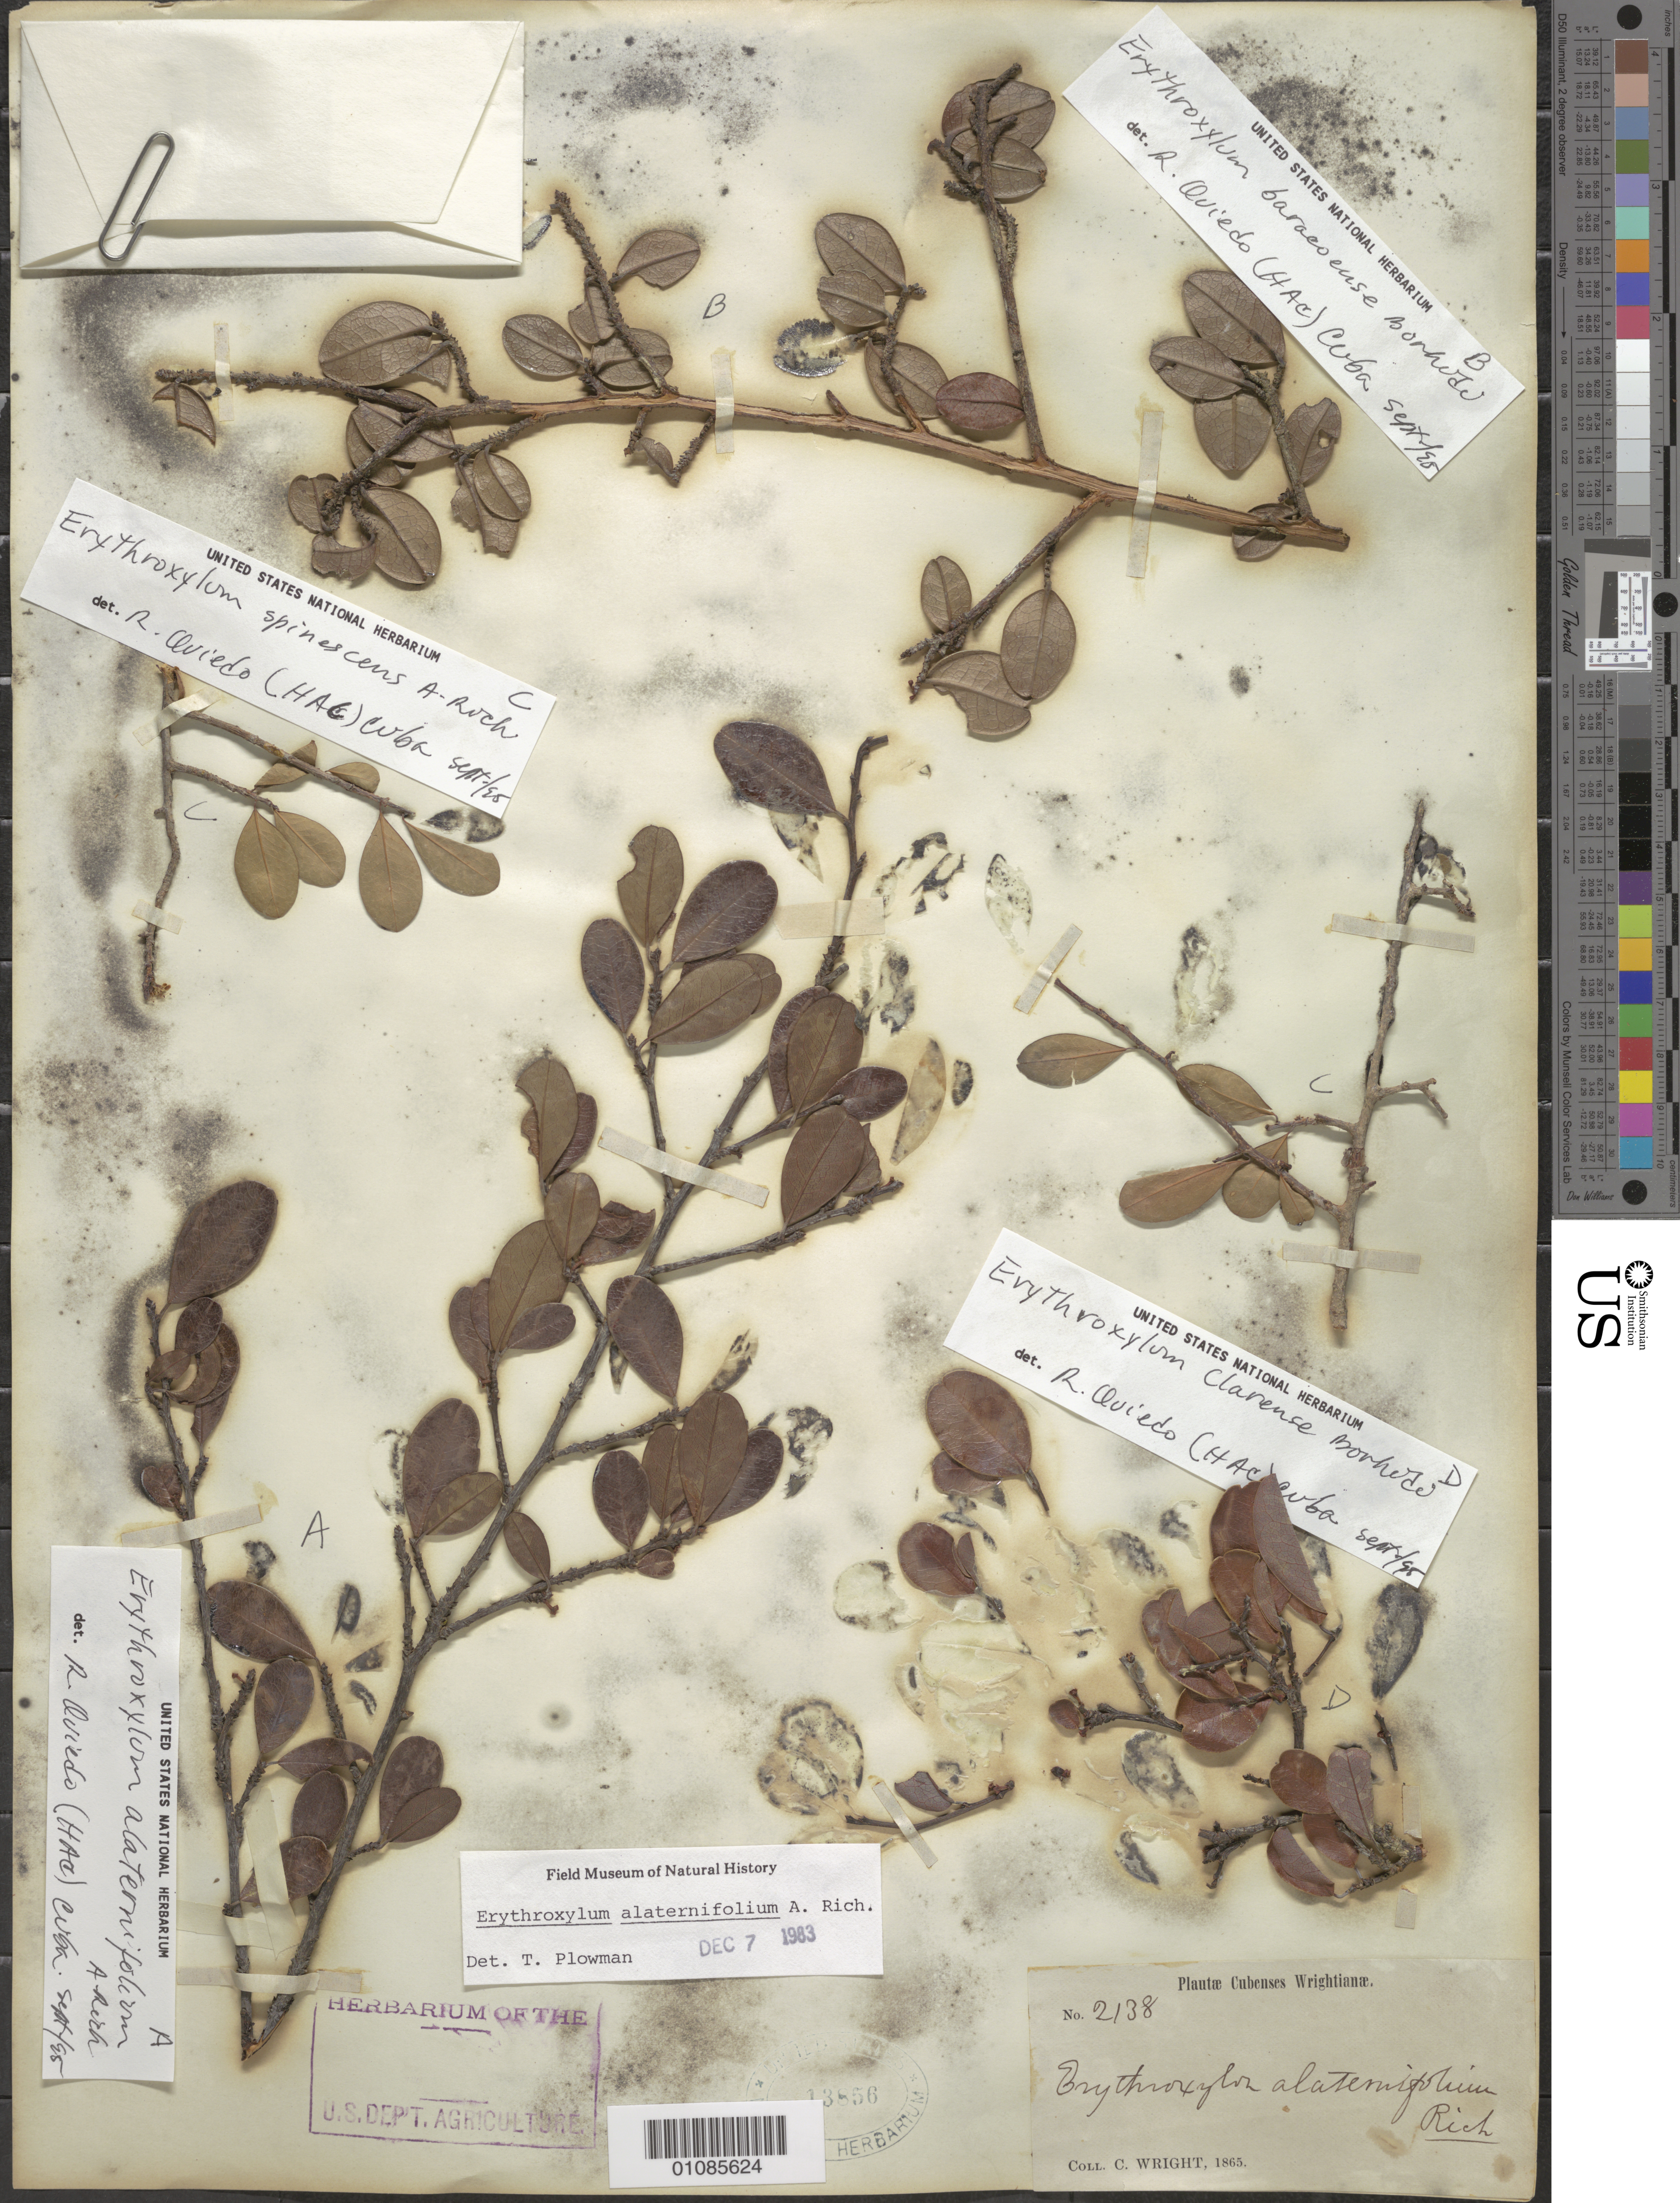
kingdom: Plantae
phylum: Tracheophyta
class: Magnoliopsida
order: Malpighiales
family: Erythroxylaceae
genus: Erythroxylum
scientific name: Erythroxylum alaternifolium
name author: A. Rich.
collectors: C. Wright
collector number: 2138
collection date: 1865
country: Cuba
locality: Cubenses.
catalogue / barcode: US 13856